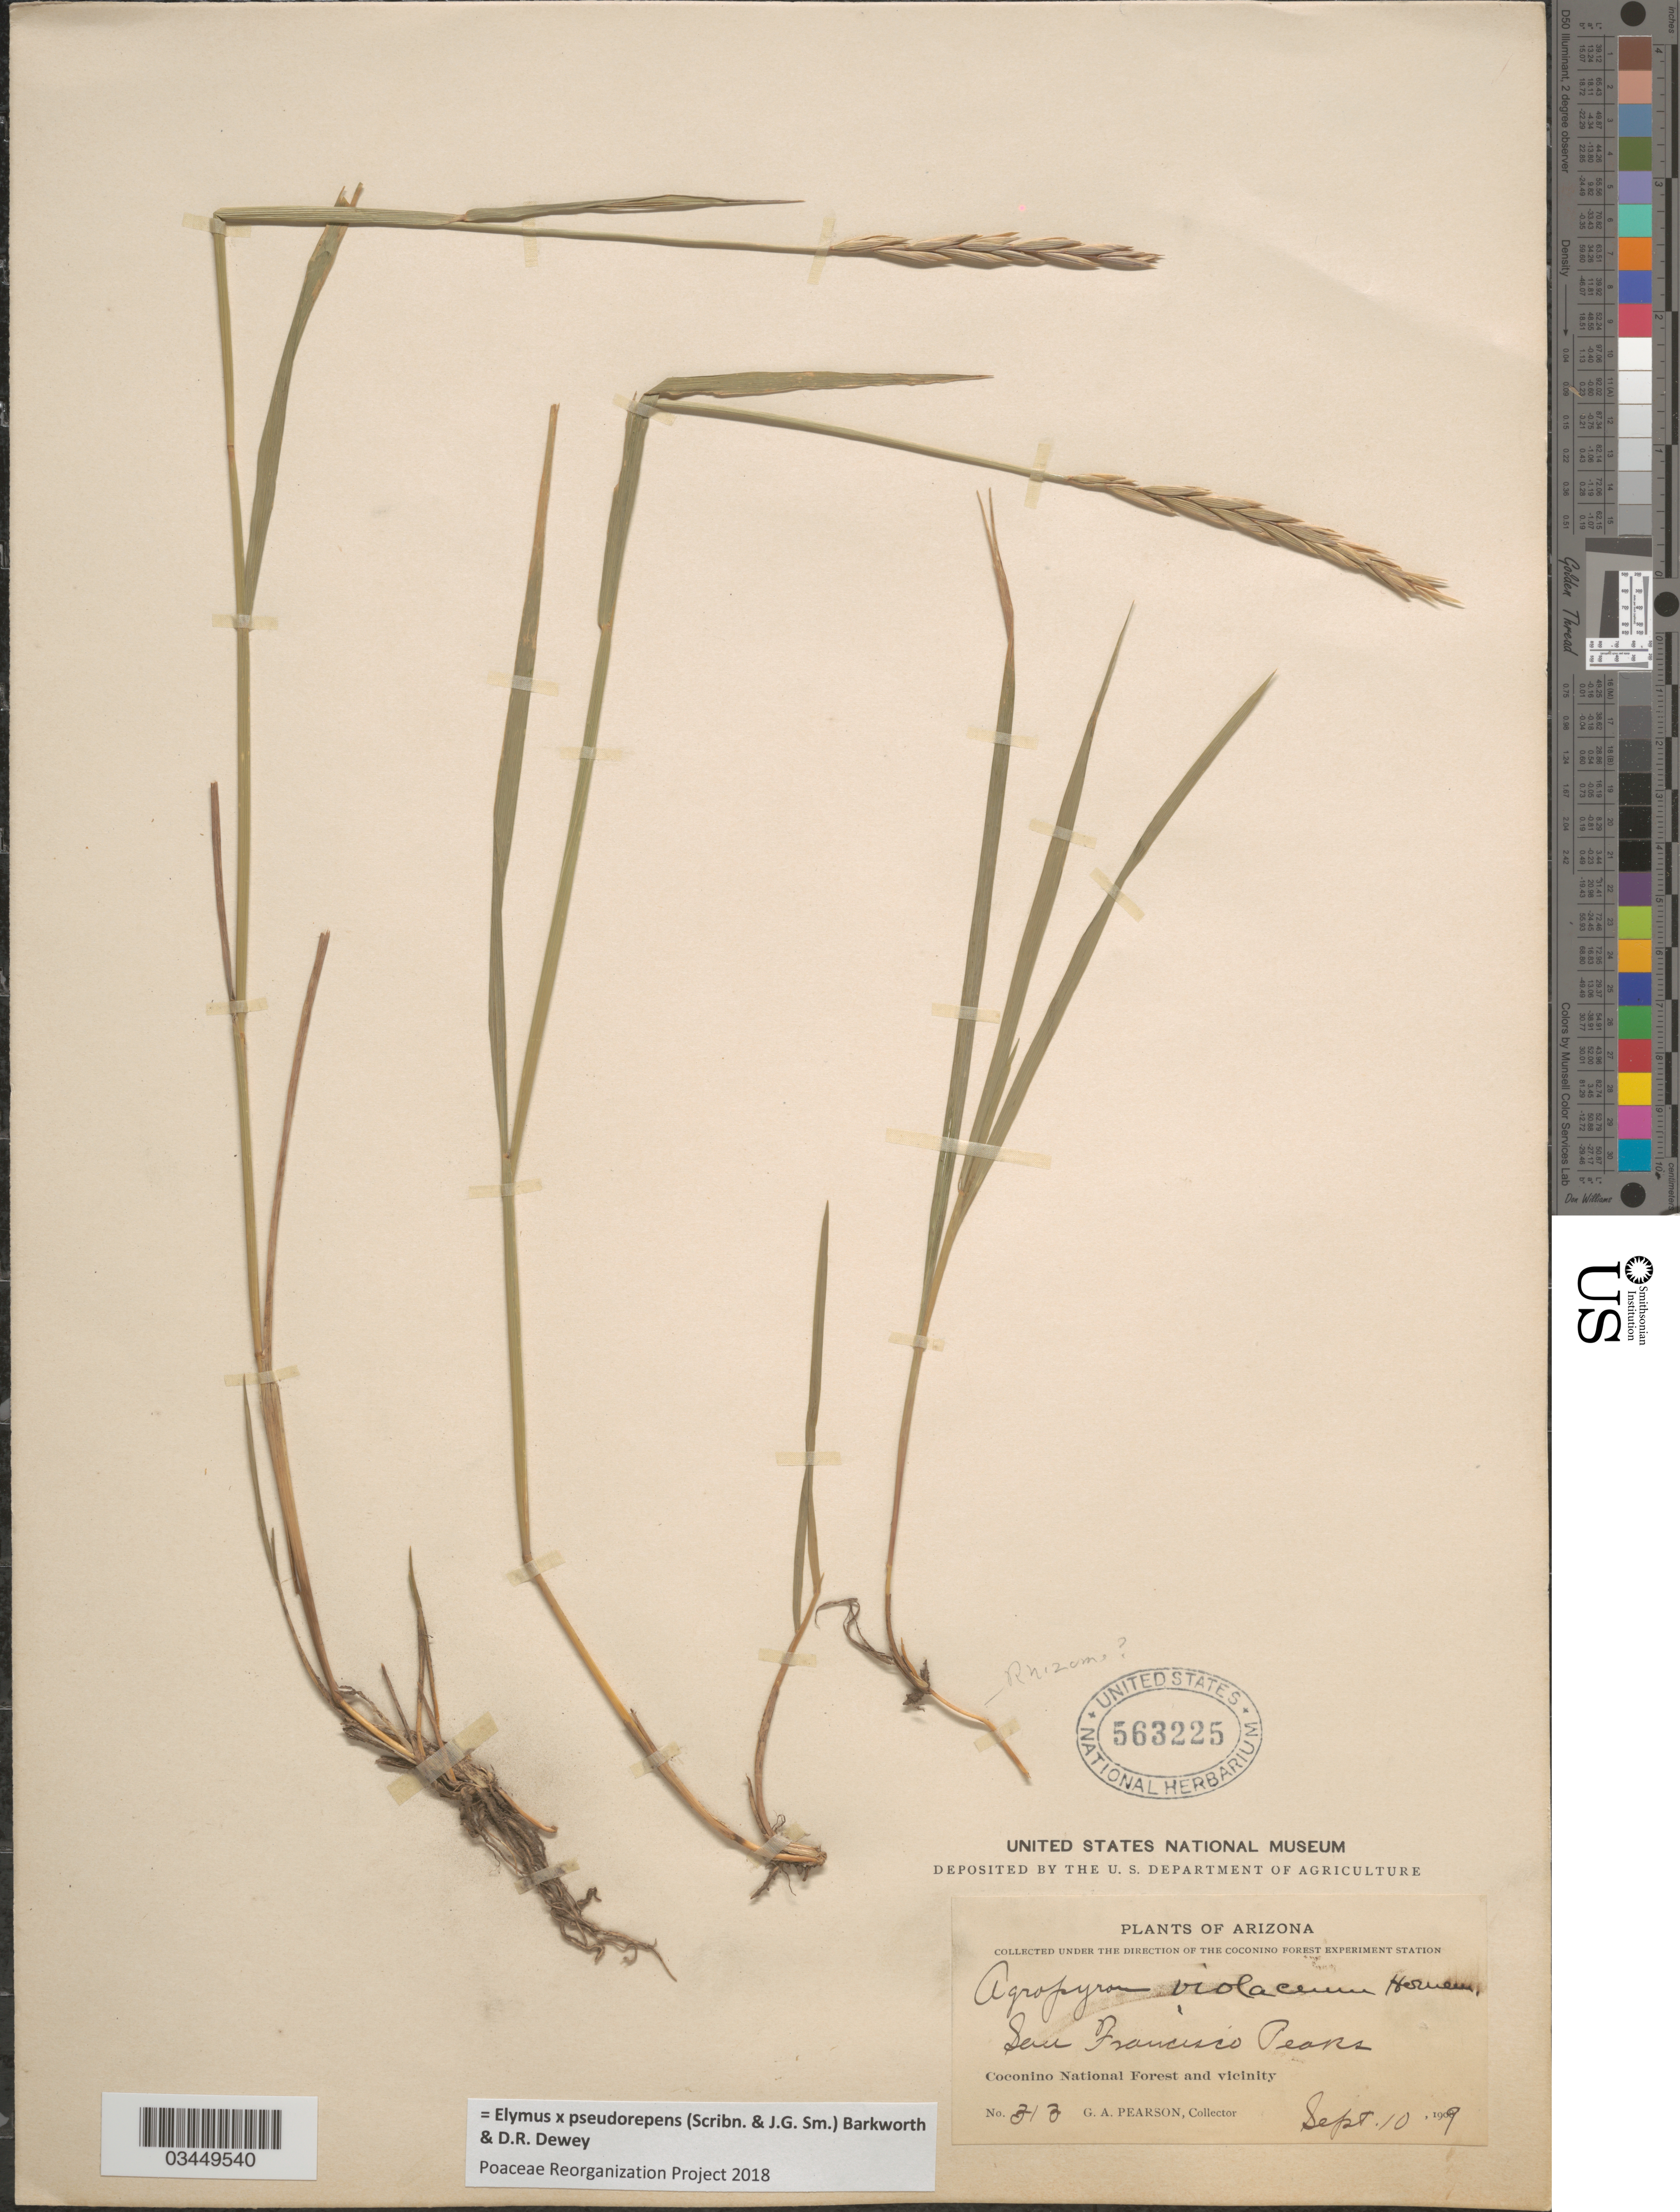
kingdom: Plantae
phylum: Tracheophyta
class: Liliopsida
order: Poales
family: Poaceae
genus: Elymus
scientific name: Elymus x pseudorepens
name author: (Scribn. & J.G. Sm.) Barkworth & Dewey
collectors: G. Pearson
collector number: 313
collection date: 1909-09-10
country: United States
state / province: Arizona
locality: San Francisco Peaks. Coconino National Forest and vicinity.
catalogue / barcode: US 563225